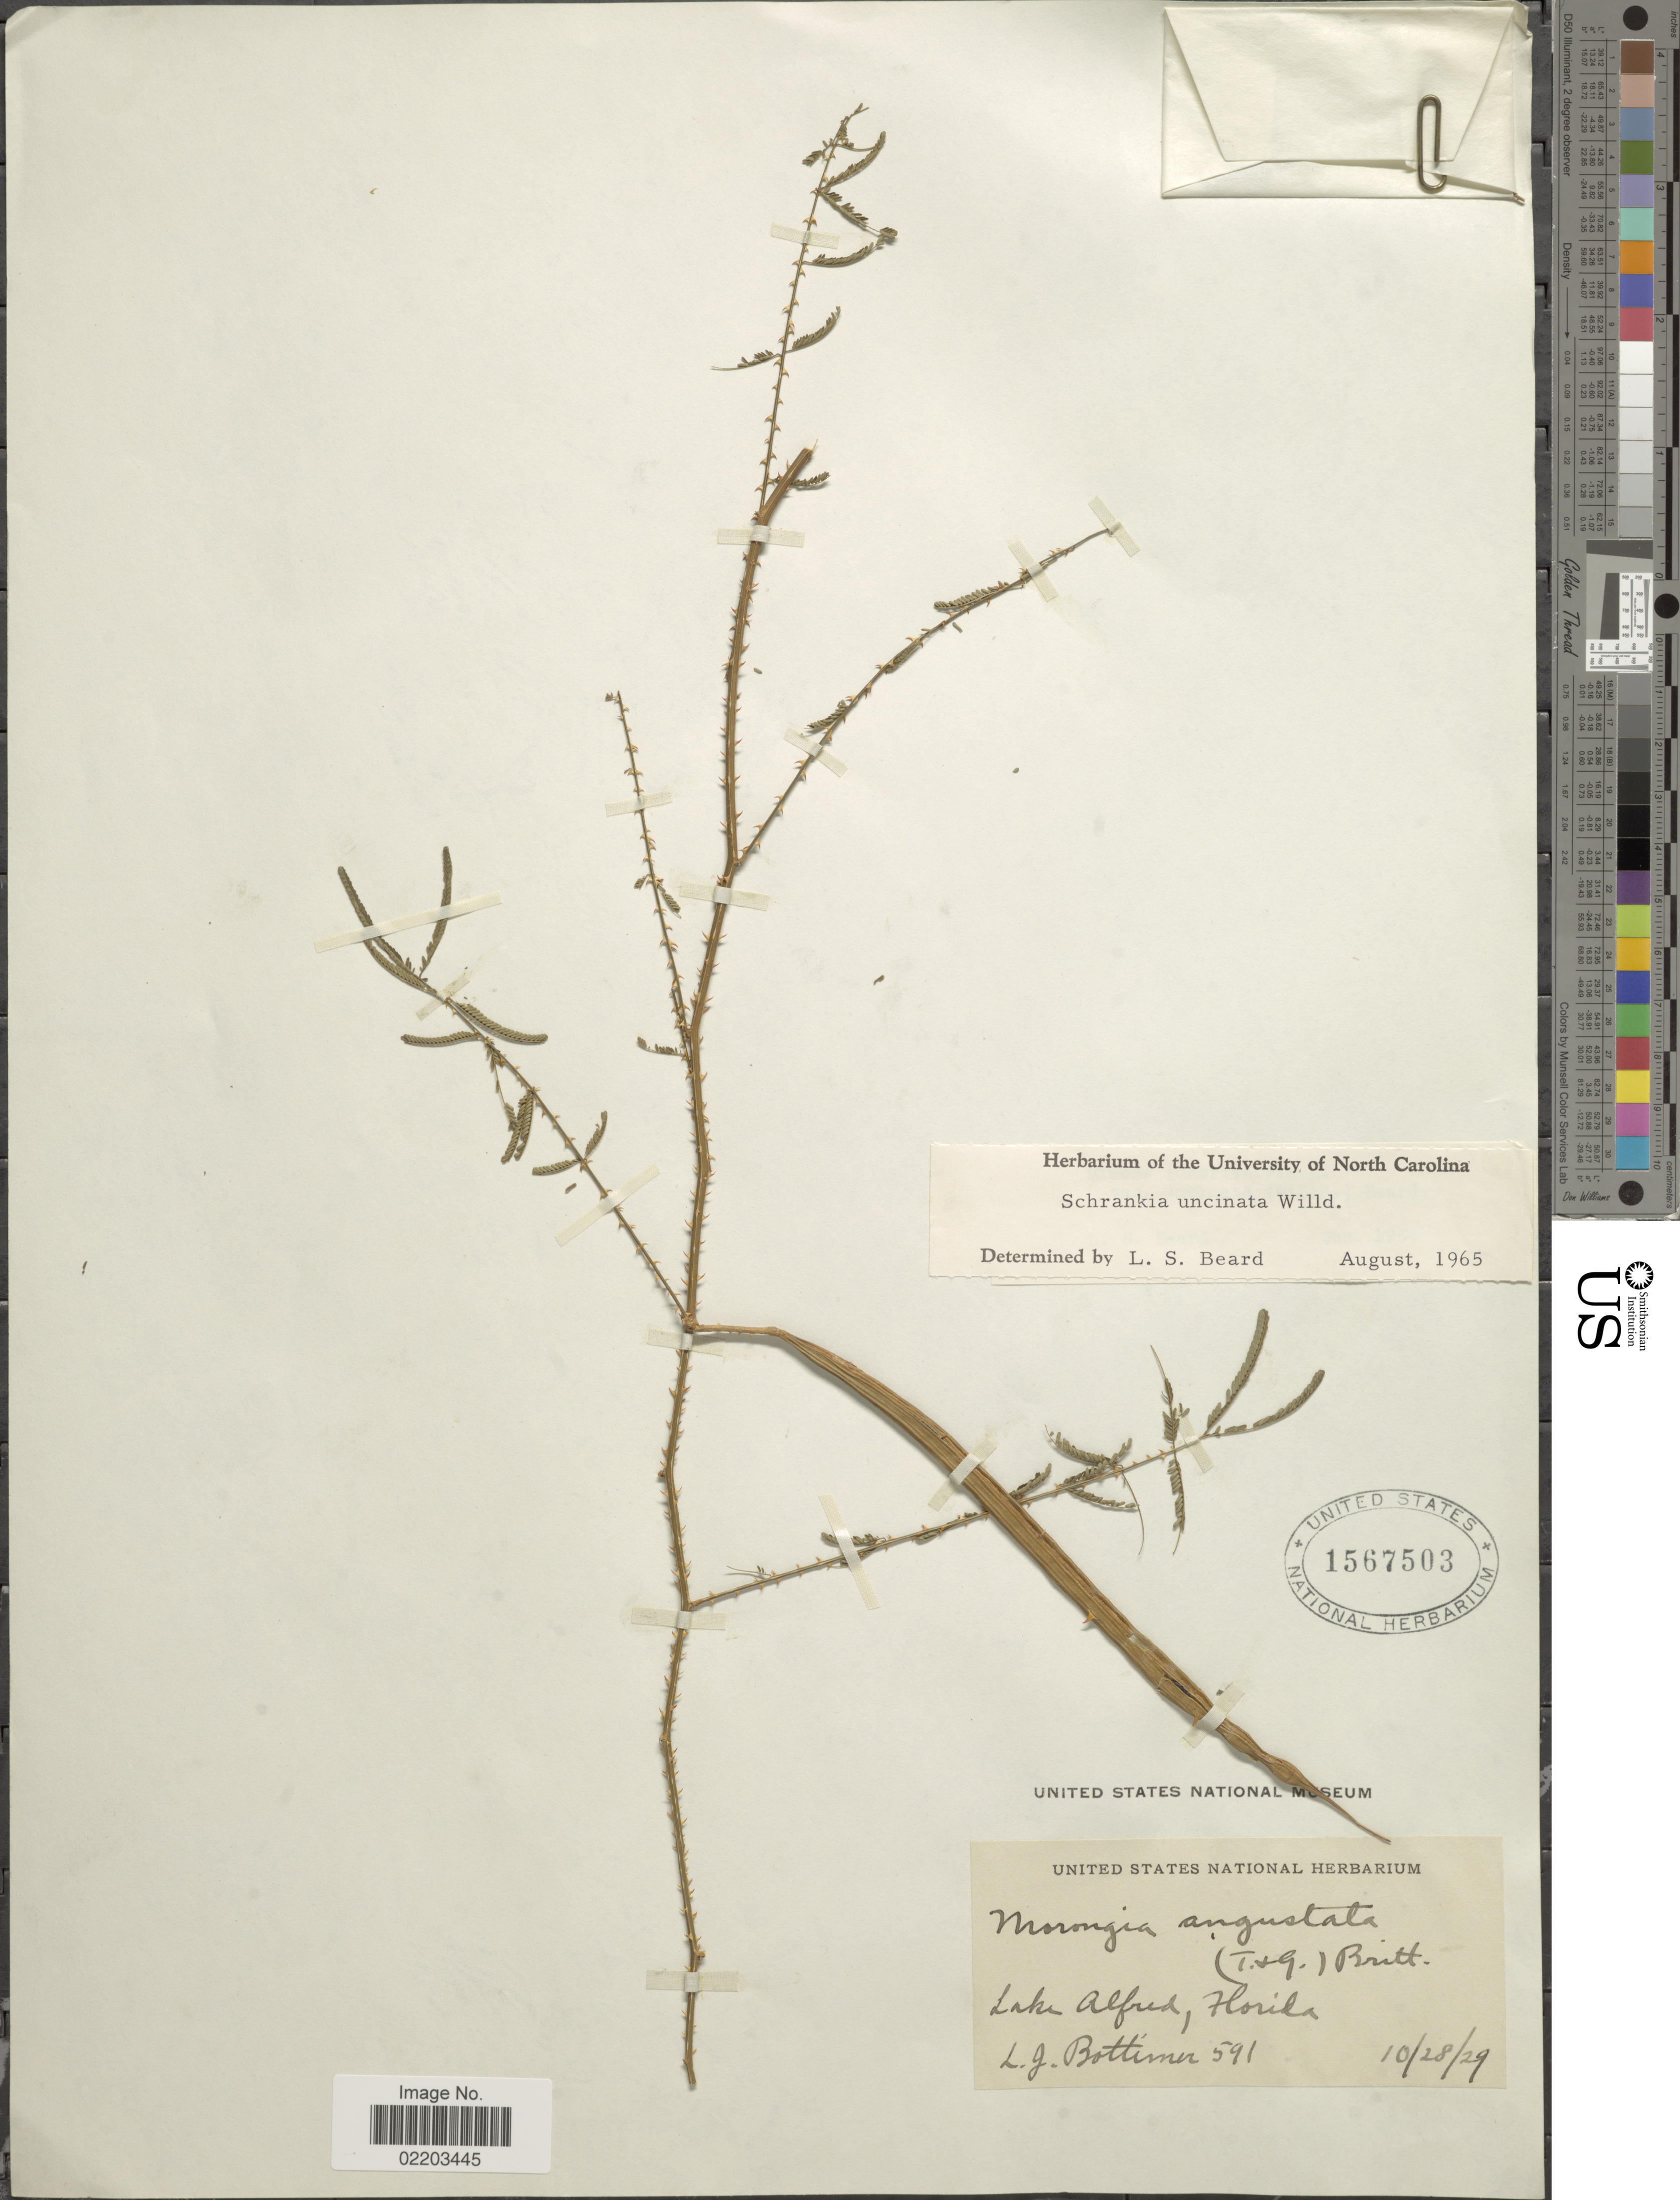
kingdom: Plantae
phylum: Tracheophyta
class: Magnoliopsida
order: Fabales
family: Fabaceae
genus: Mimosa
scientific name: Mimosa floridana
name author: (Chapm.) Weakley & Flores-Cruz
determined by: Strong, M. T., (US), Smithsonian Institution - National Museum of Natural History (UNITED STATES)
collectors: L. Bottimer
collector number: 591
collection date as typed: Transcribed d/m/y: 28/10/29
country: United States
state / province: Florida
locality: Lake Alfred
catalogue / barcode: US 1567503